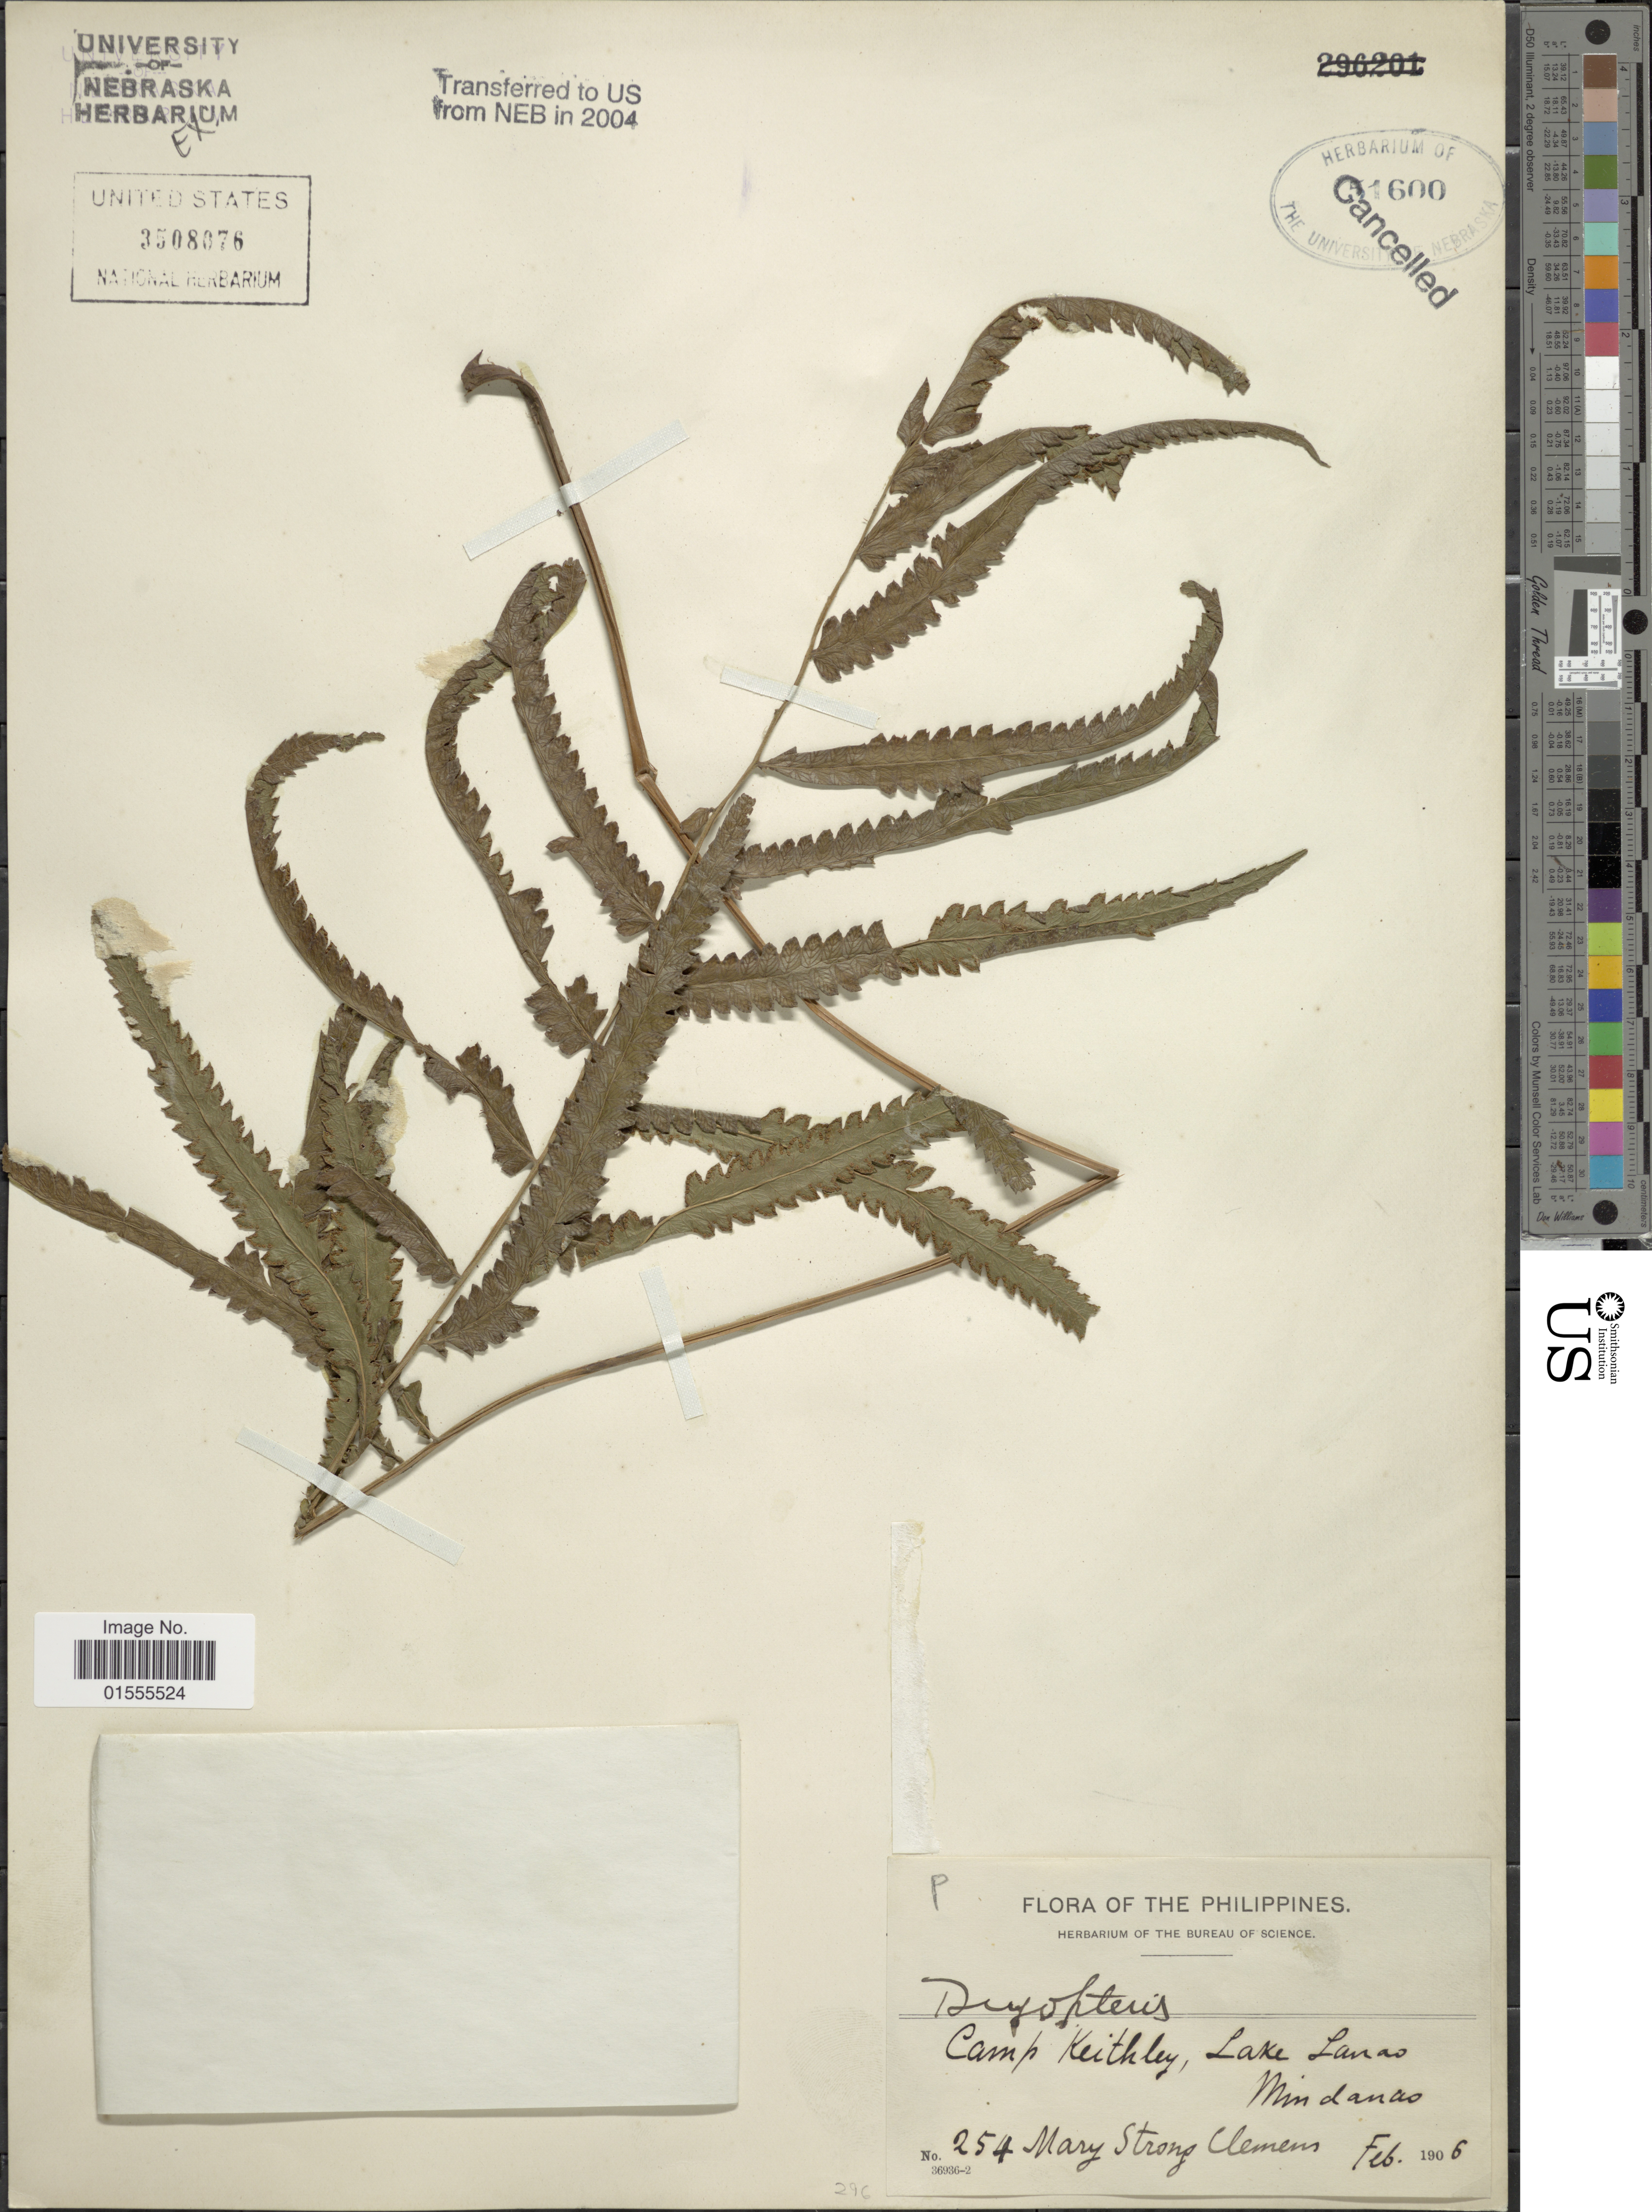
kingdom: Plantae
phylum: Tracheophyta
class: Polypodiopsida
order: Polypodiales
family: Dryopteridaceae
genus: Dryopteris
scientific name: Dryopteris sp.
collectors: M. S. Clemens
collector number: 254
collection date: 1906-02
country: Philippines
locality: Camp Keithley, Lake Lanao, Mindanao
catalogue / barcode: US 3508076